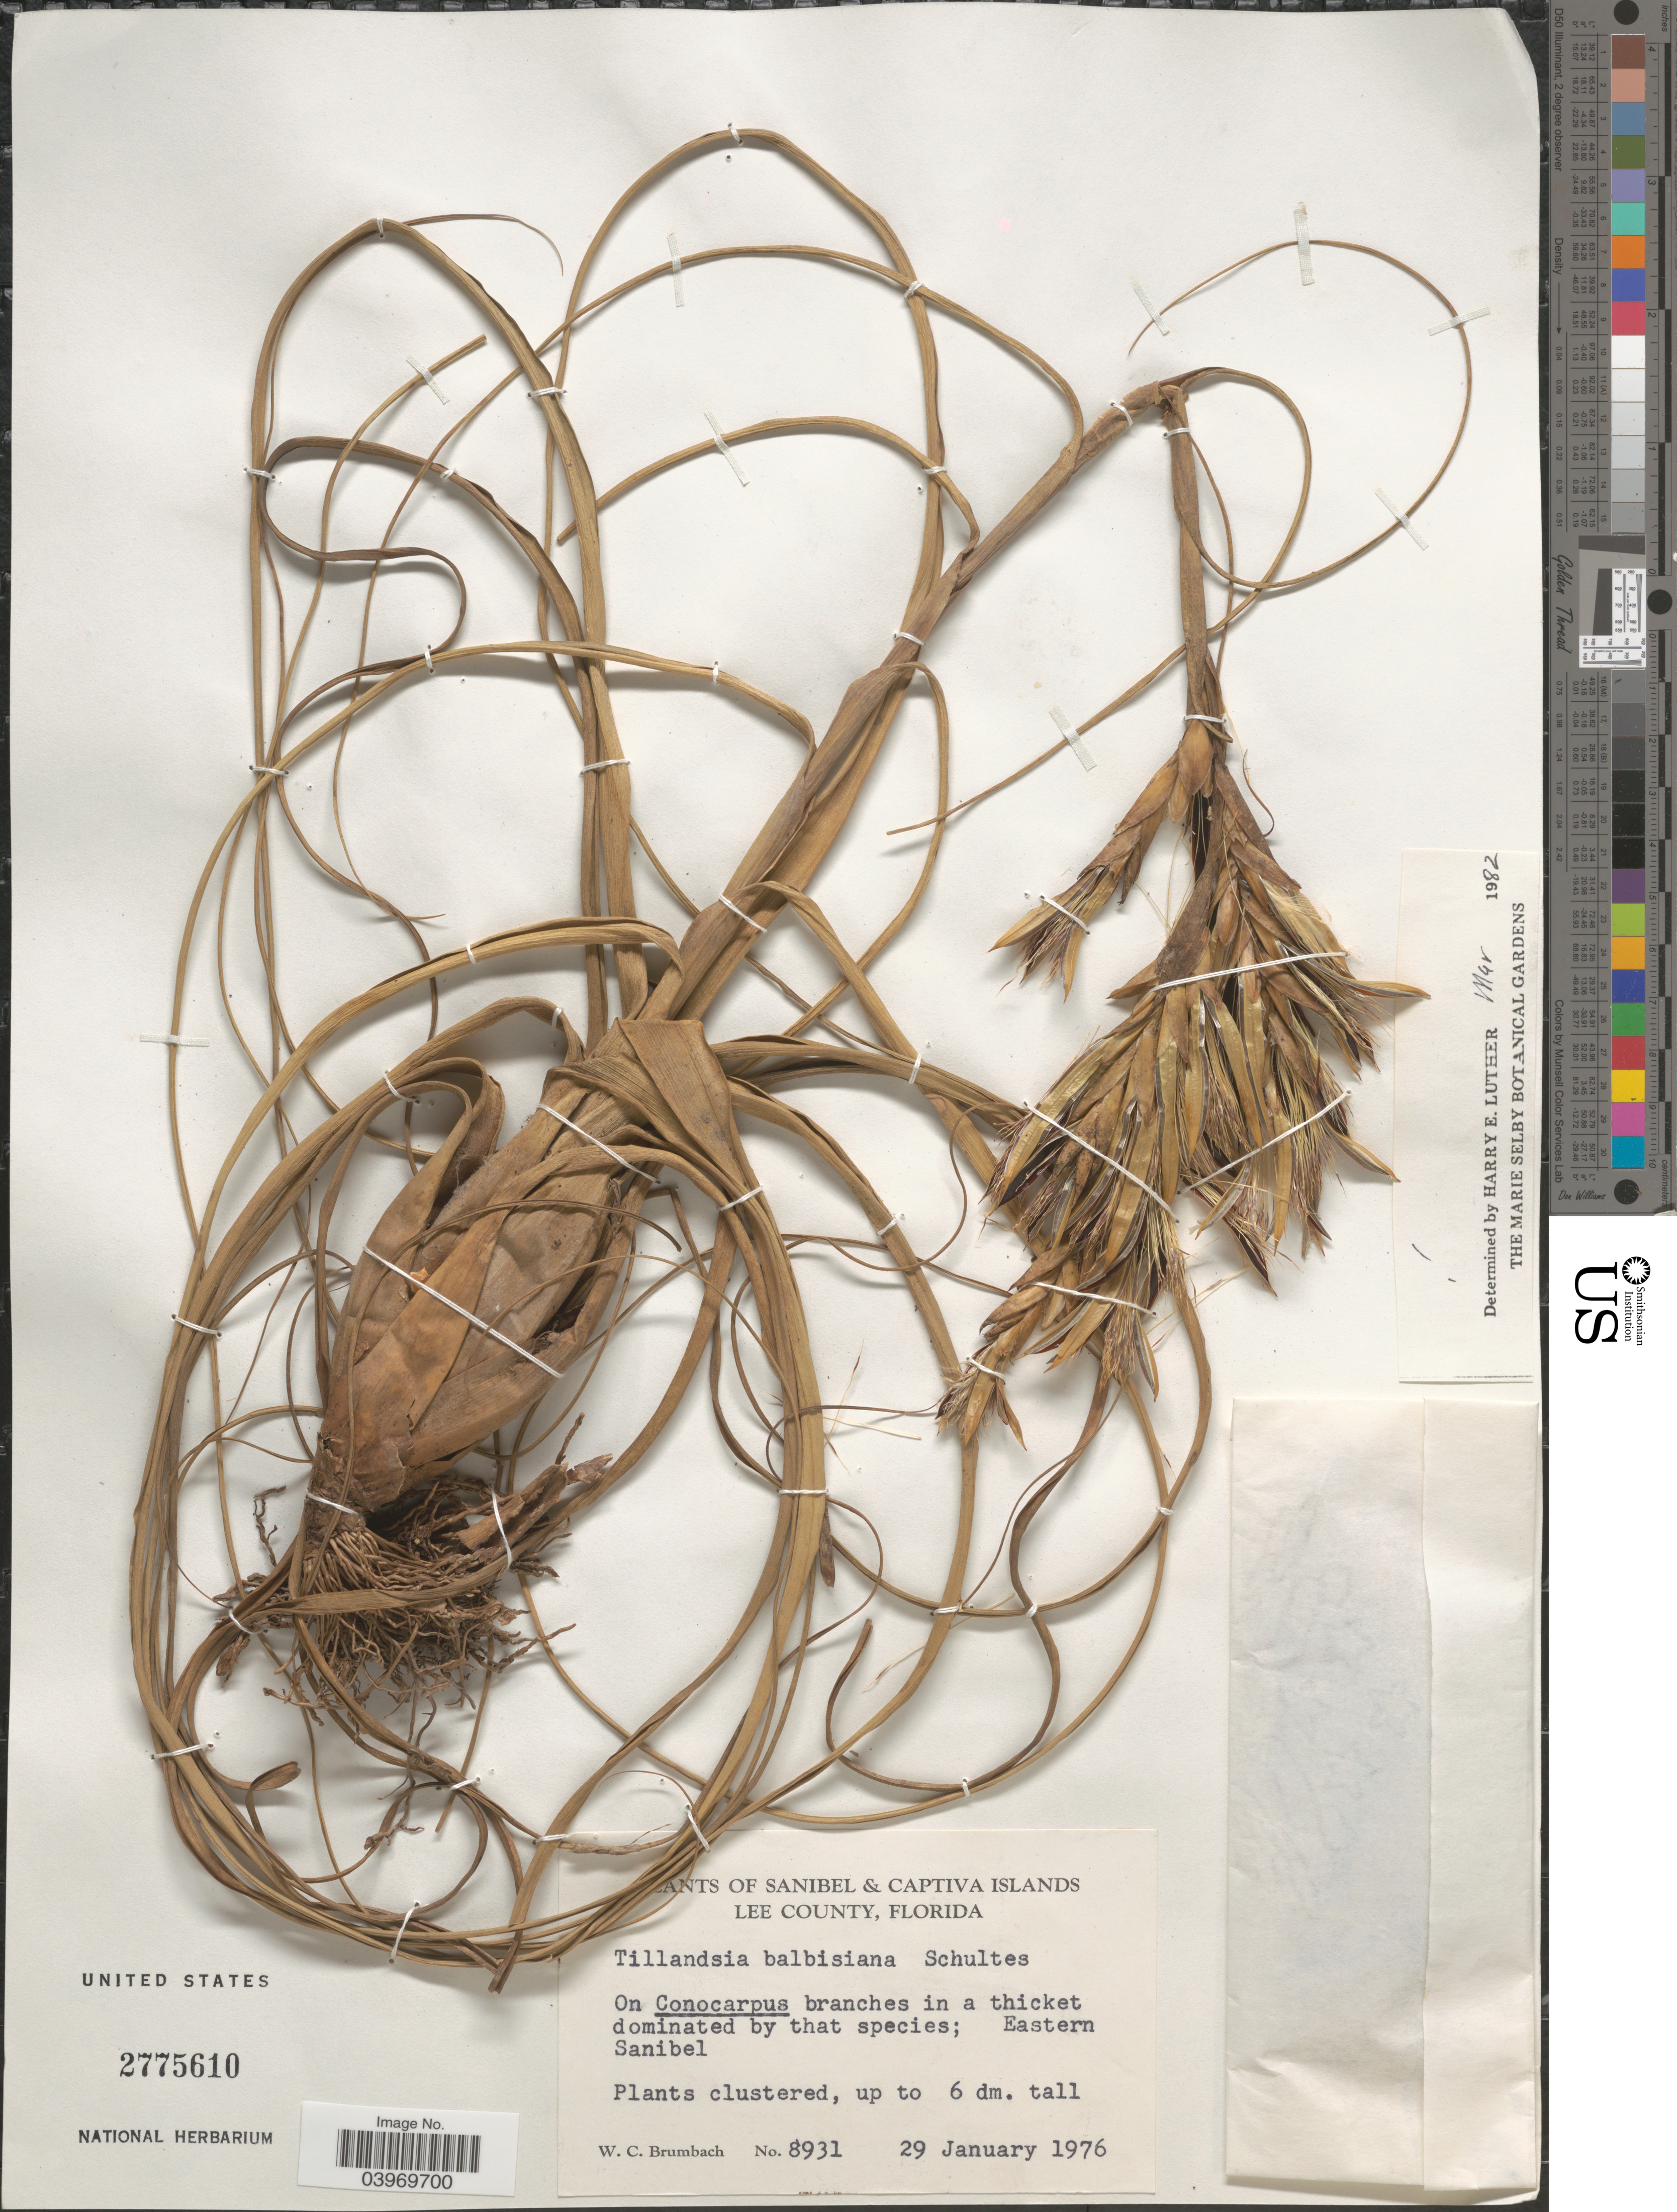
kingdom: Plantae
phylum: Tracheophyta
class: Liliopsida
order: Poales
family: Bromeliaceae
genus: Tillandsia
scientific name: Tillandsia balbisiana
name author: Schult. f.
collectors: W. C. Brumbach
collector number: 8931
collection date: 1976-01-29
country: United States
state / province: Florida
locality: Sanibel Islands. Lee County. Eastern Sanibel.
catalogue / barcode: US 2775610